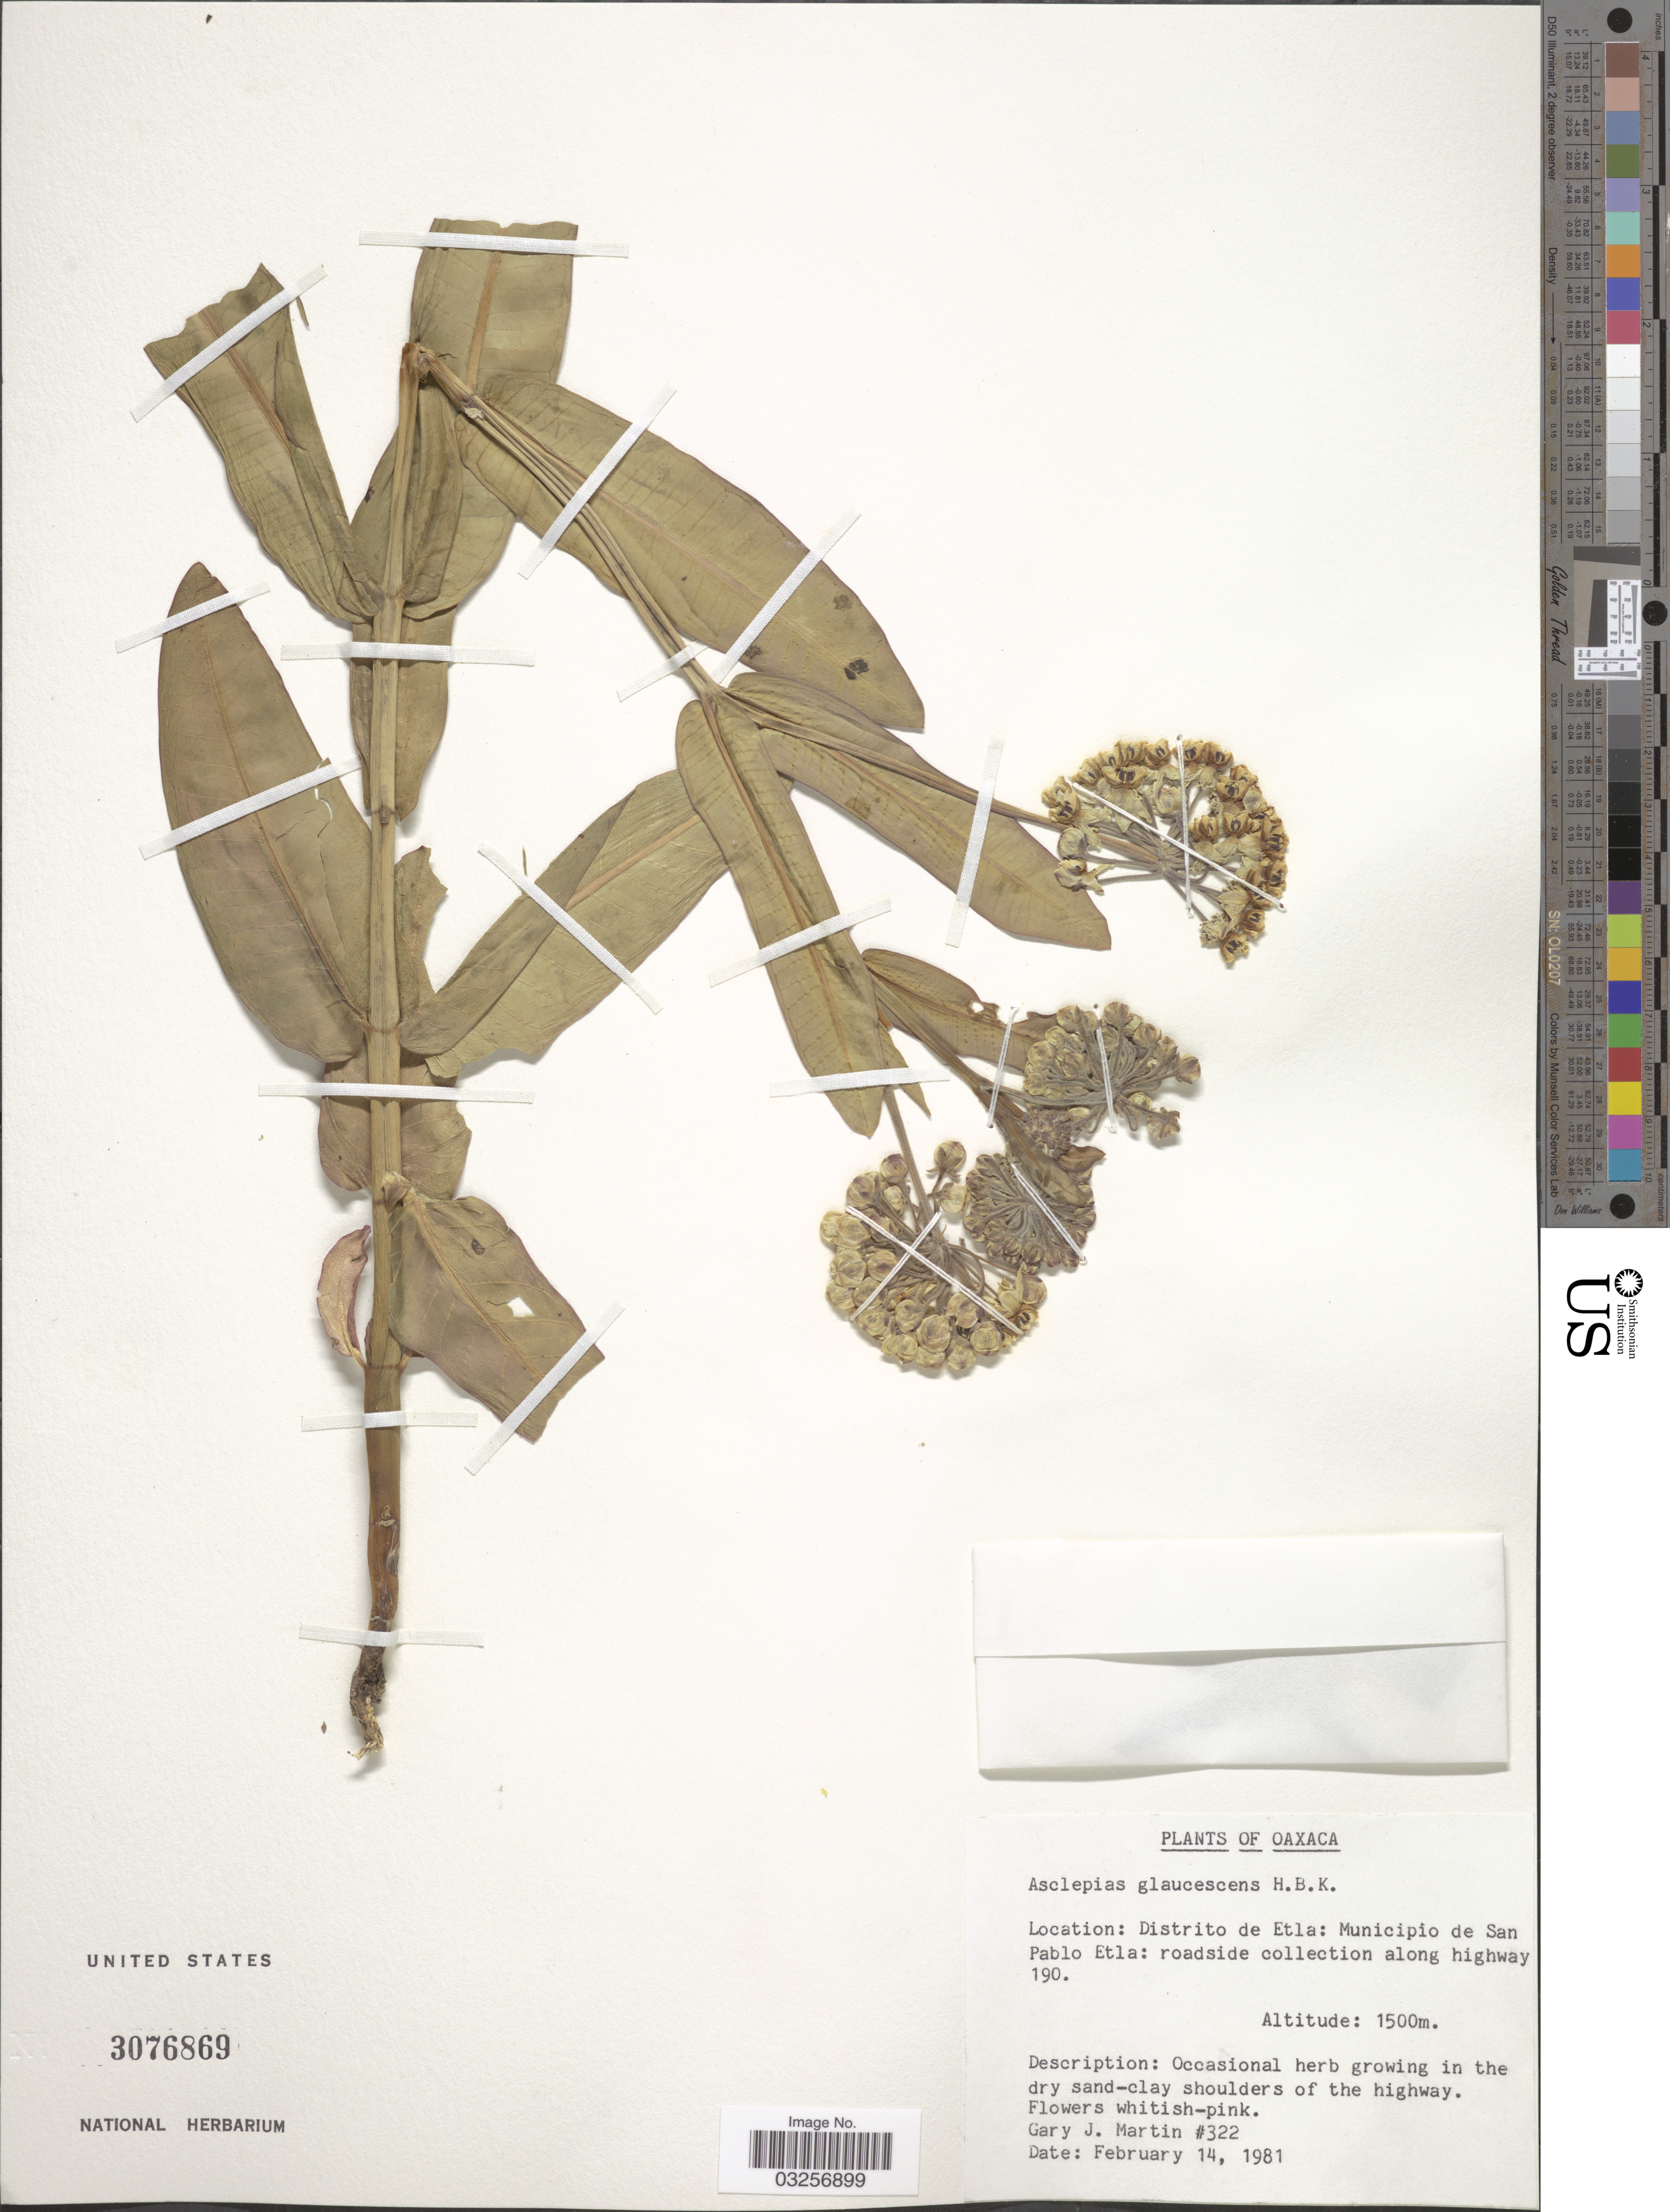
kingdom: Plantae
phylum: Tracheophyta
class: Magnoliopsida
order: Gentianales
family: Apocynaceae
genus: Asclepias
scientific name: Asclepias glaucescens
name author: Kunth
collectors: G. J. Martin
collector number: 322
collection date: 1981-02-14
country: Mexico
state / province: Oaxaca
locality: Distrito de Etla: Municipio de San Pablo Etla: roadside collection along highway 190.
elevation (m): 1500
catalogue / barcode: US 3076869